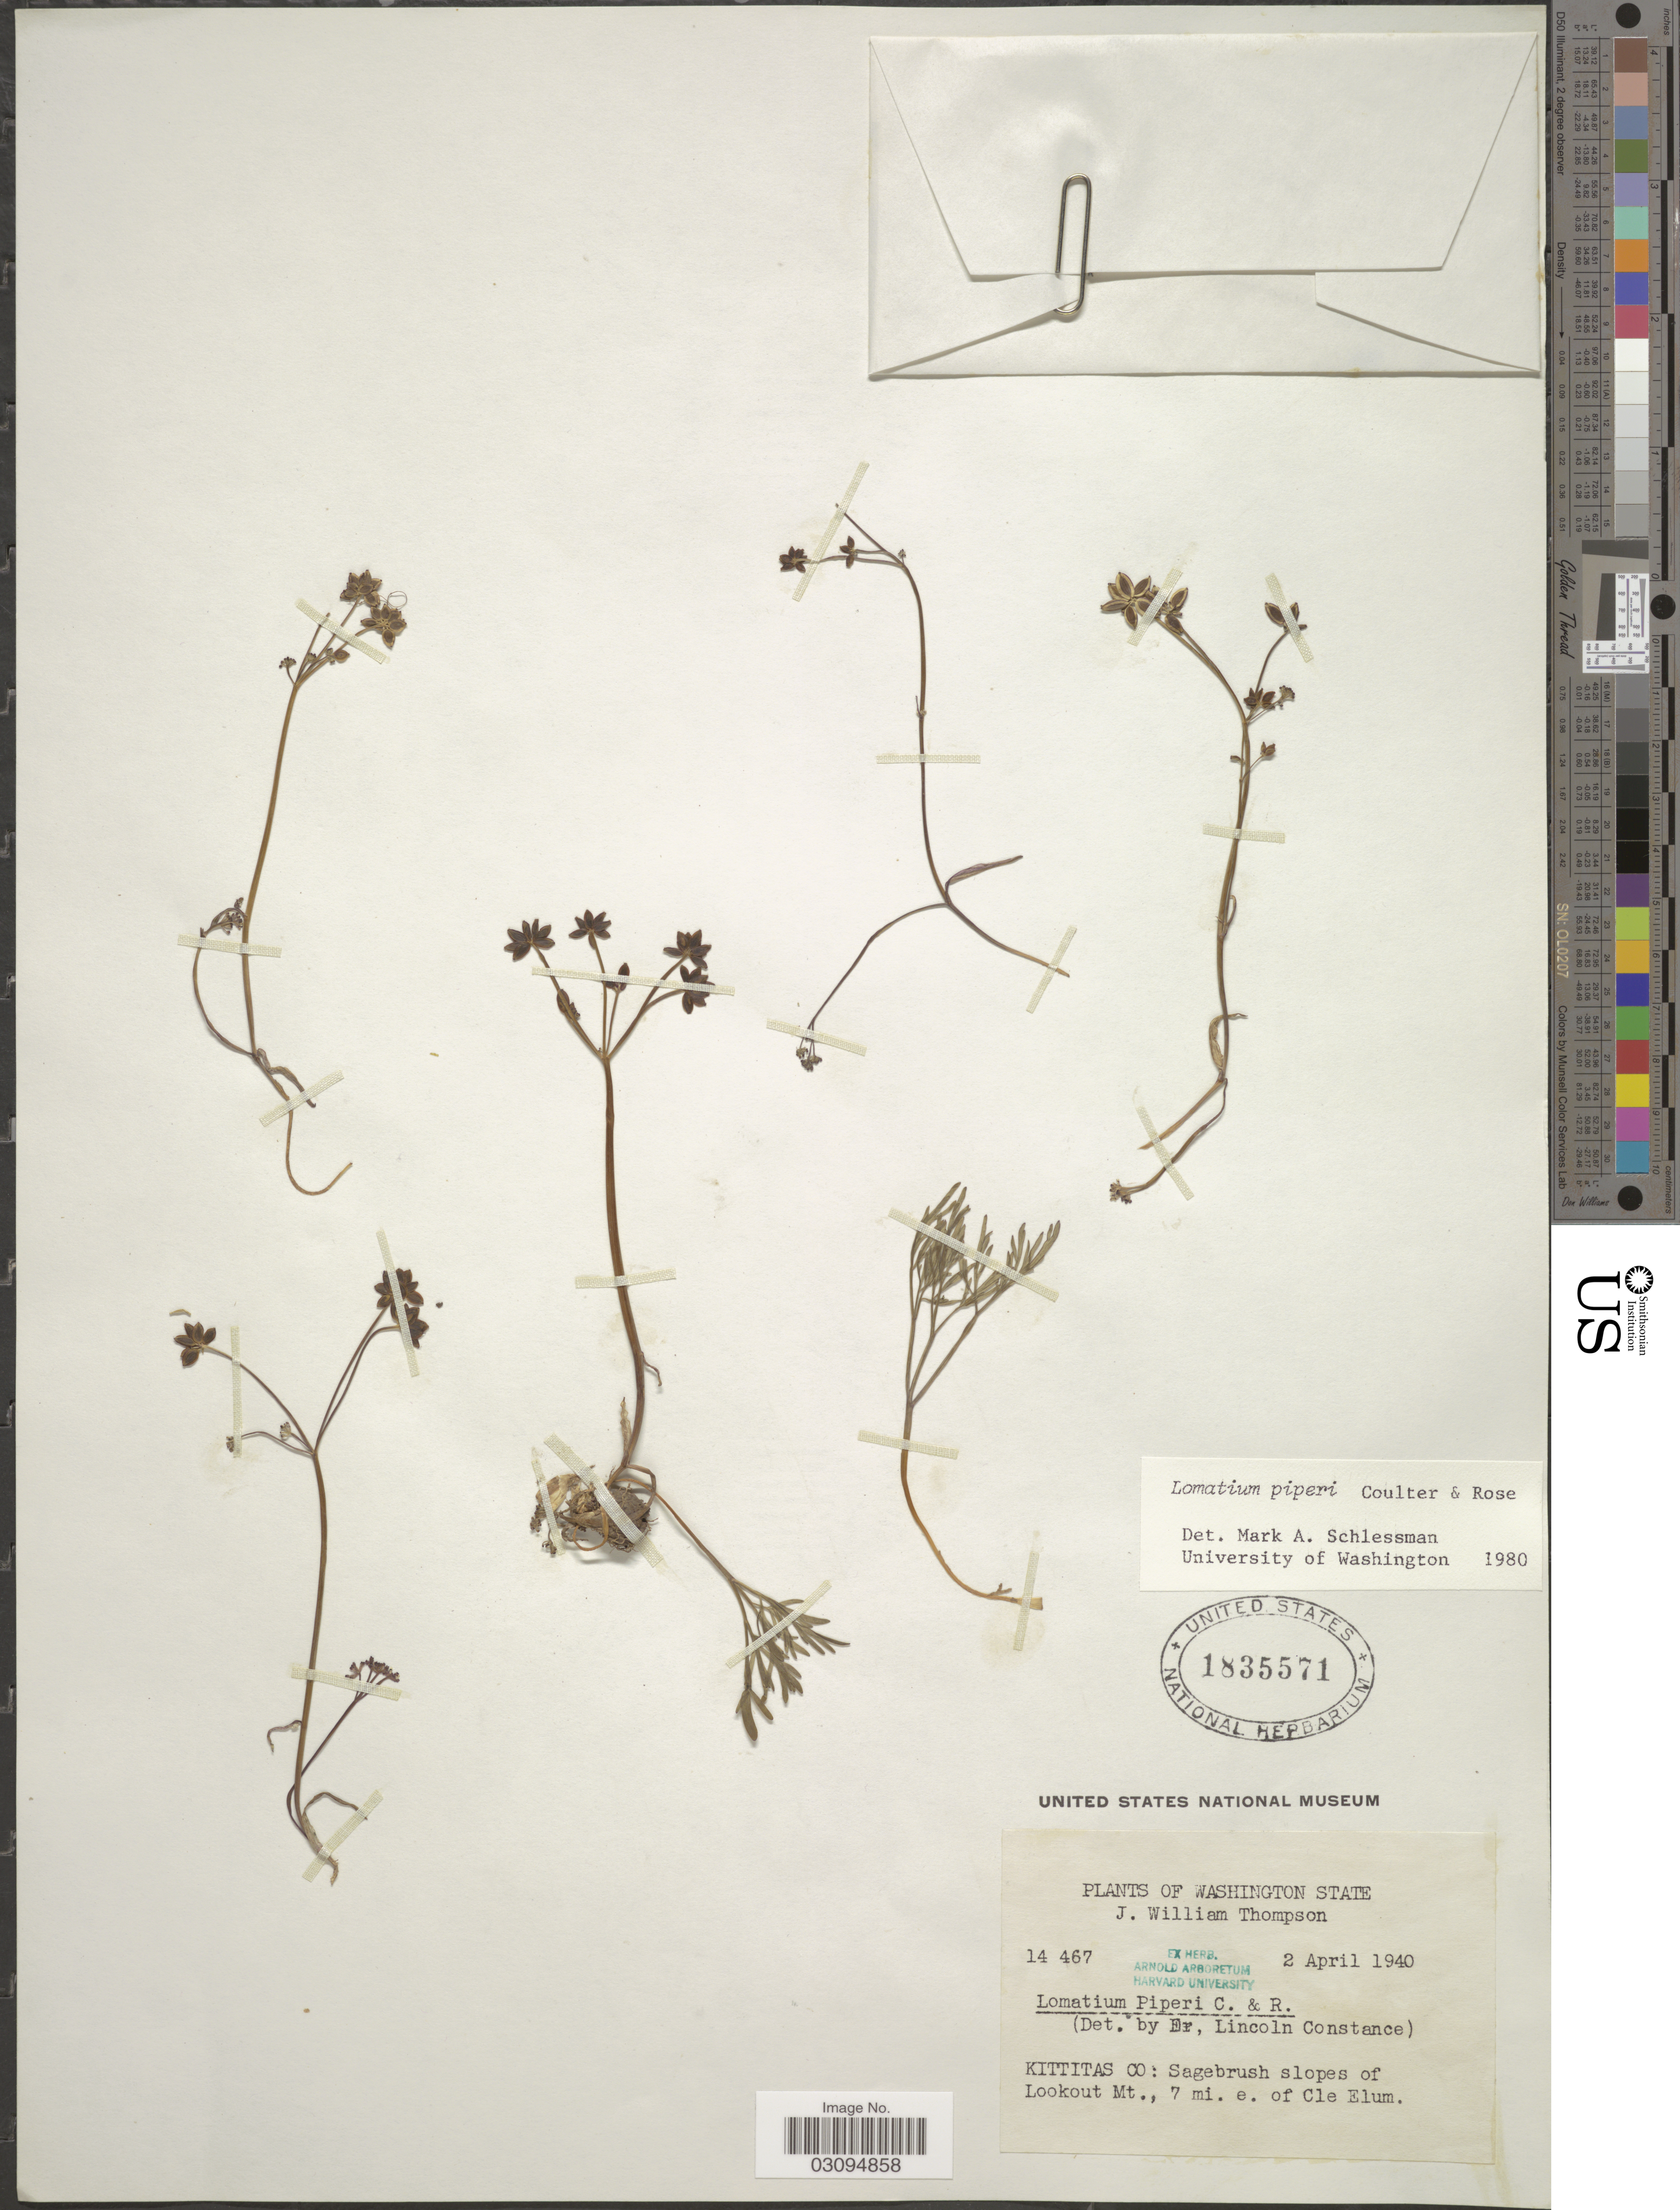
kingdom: Plantae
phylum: Tracheophyta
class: Magnoliopsida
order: Apiales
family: Apiaceae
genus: Lomatium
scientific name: Lomatium piperi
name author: J.M. Coult. & Rose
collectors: J. W. Thompson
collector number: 14467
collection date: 1940-04-02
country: United States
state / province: Washington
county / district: Kittitas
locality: Kittitas Co: Sagebrush slopes of Lookout Mt., 7 mi. e. of Cle Elum.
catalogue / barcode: US 1835571